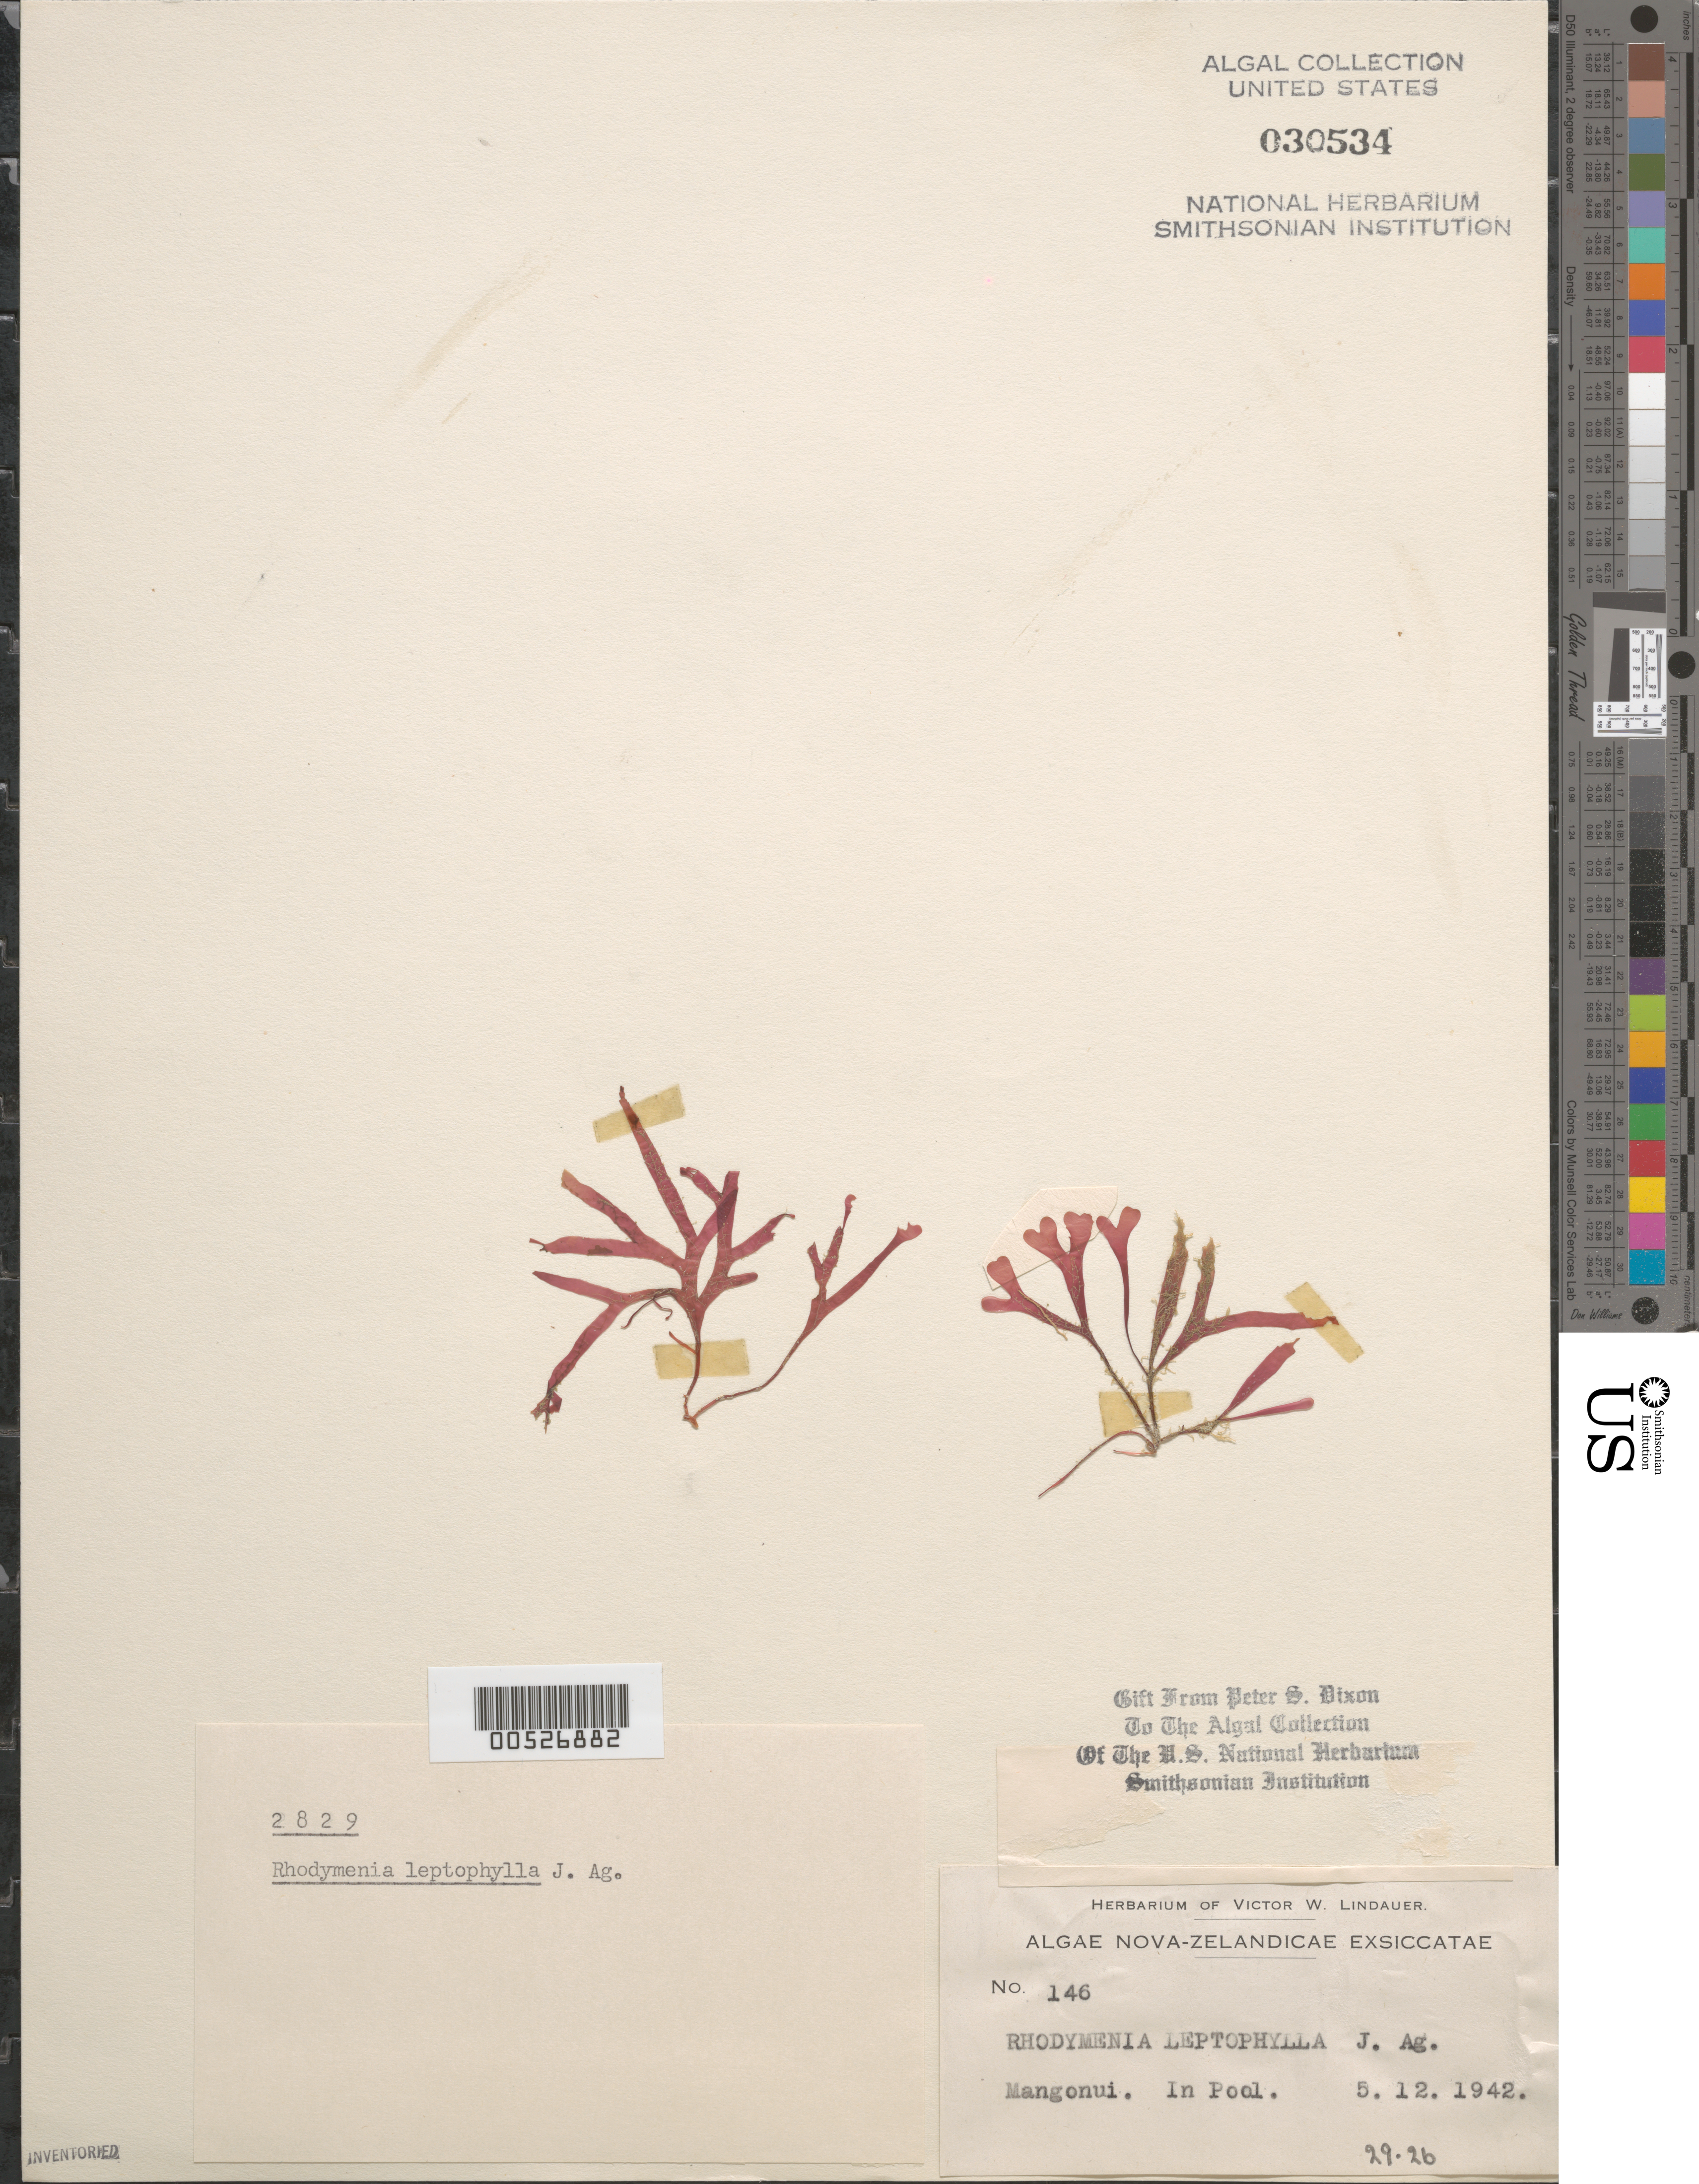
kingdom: Plantae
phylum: Rhodophyta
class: Florideophyceae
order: Rhodymeniales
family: Rhodymeniaceae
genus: Rhodymenia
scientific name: Rhodymenia leptophylla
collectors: V. Lindauer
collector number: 146 & PSD 2829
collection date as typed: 05 Dec 1942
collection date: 1942-12-05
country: New Zealand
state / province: Northland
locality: Mangonui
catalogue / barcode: US 30534